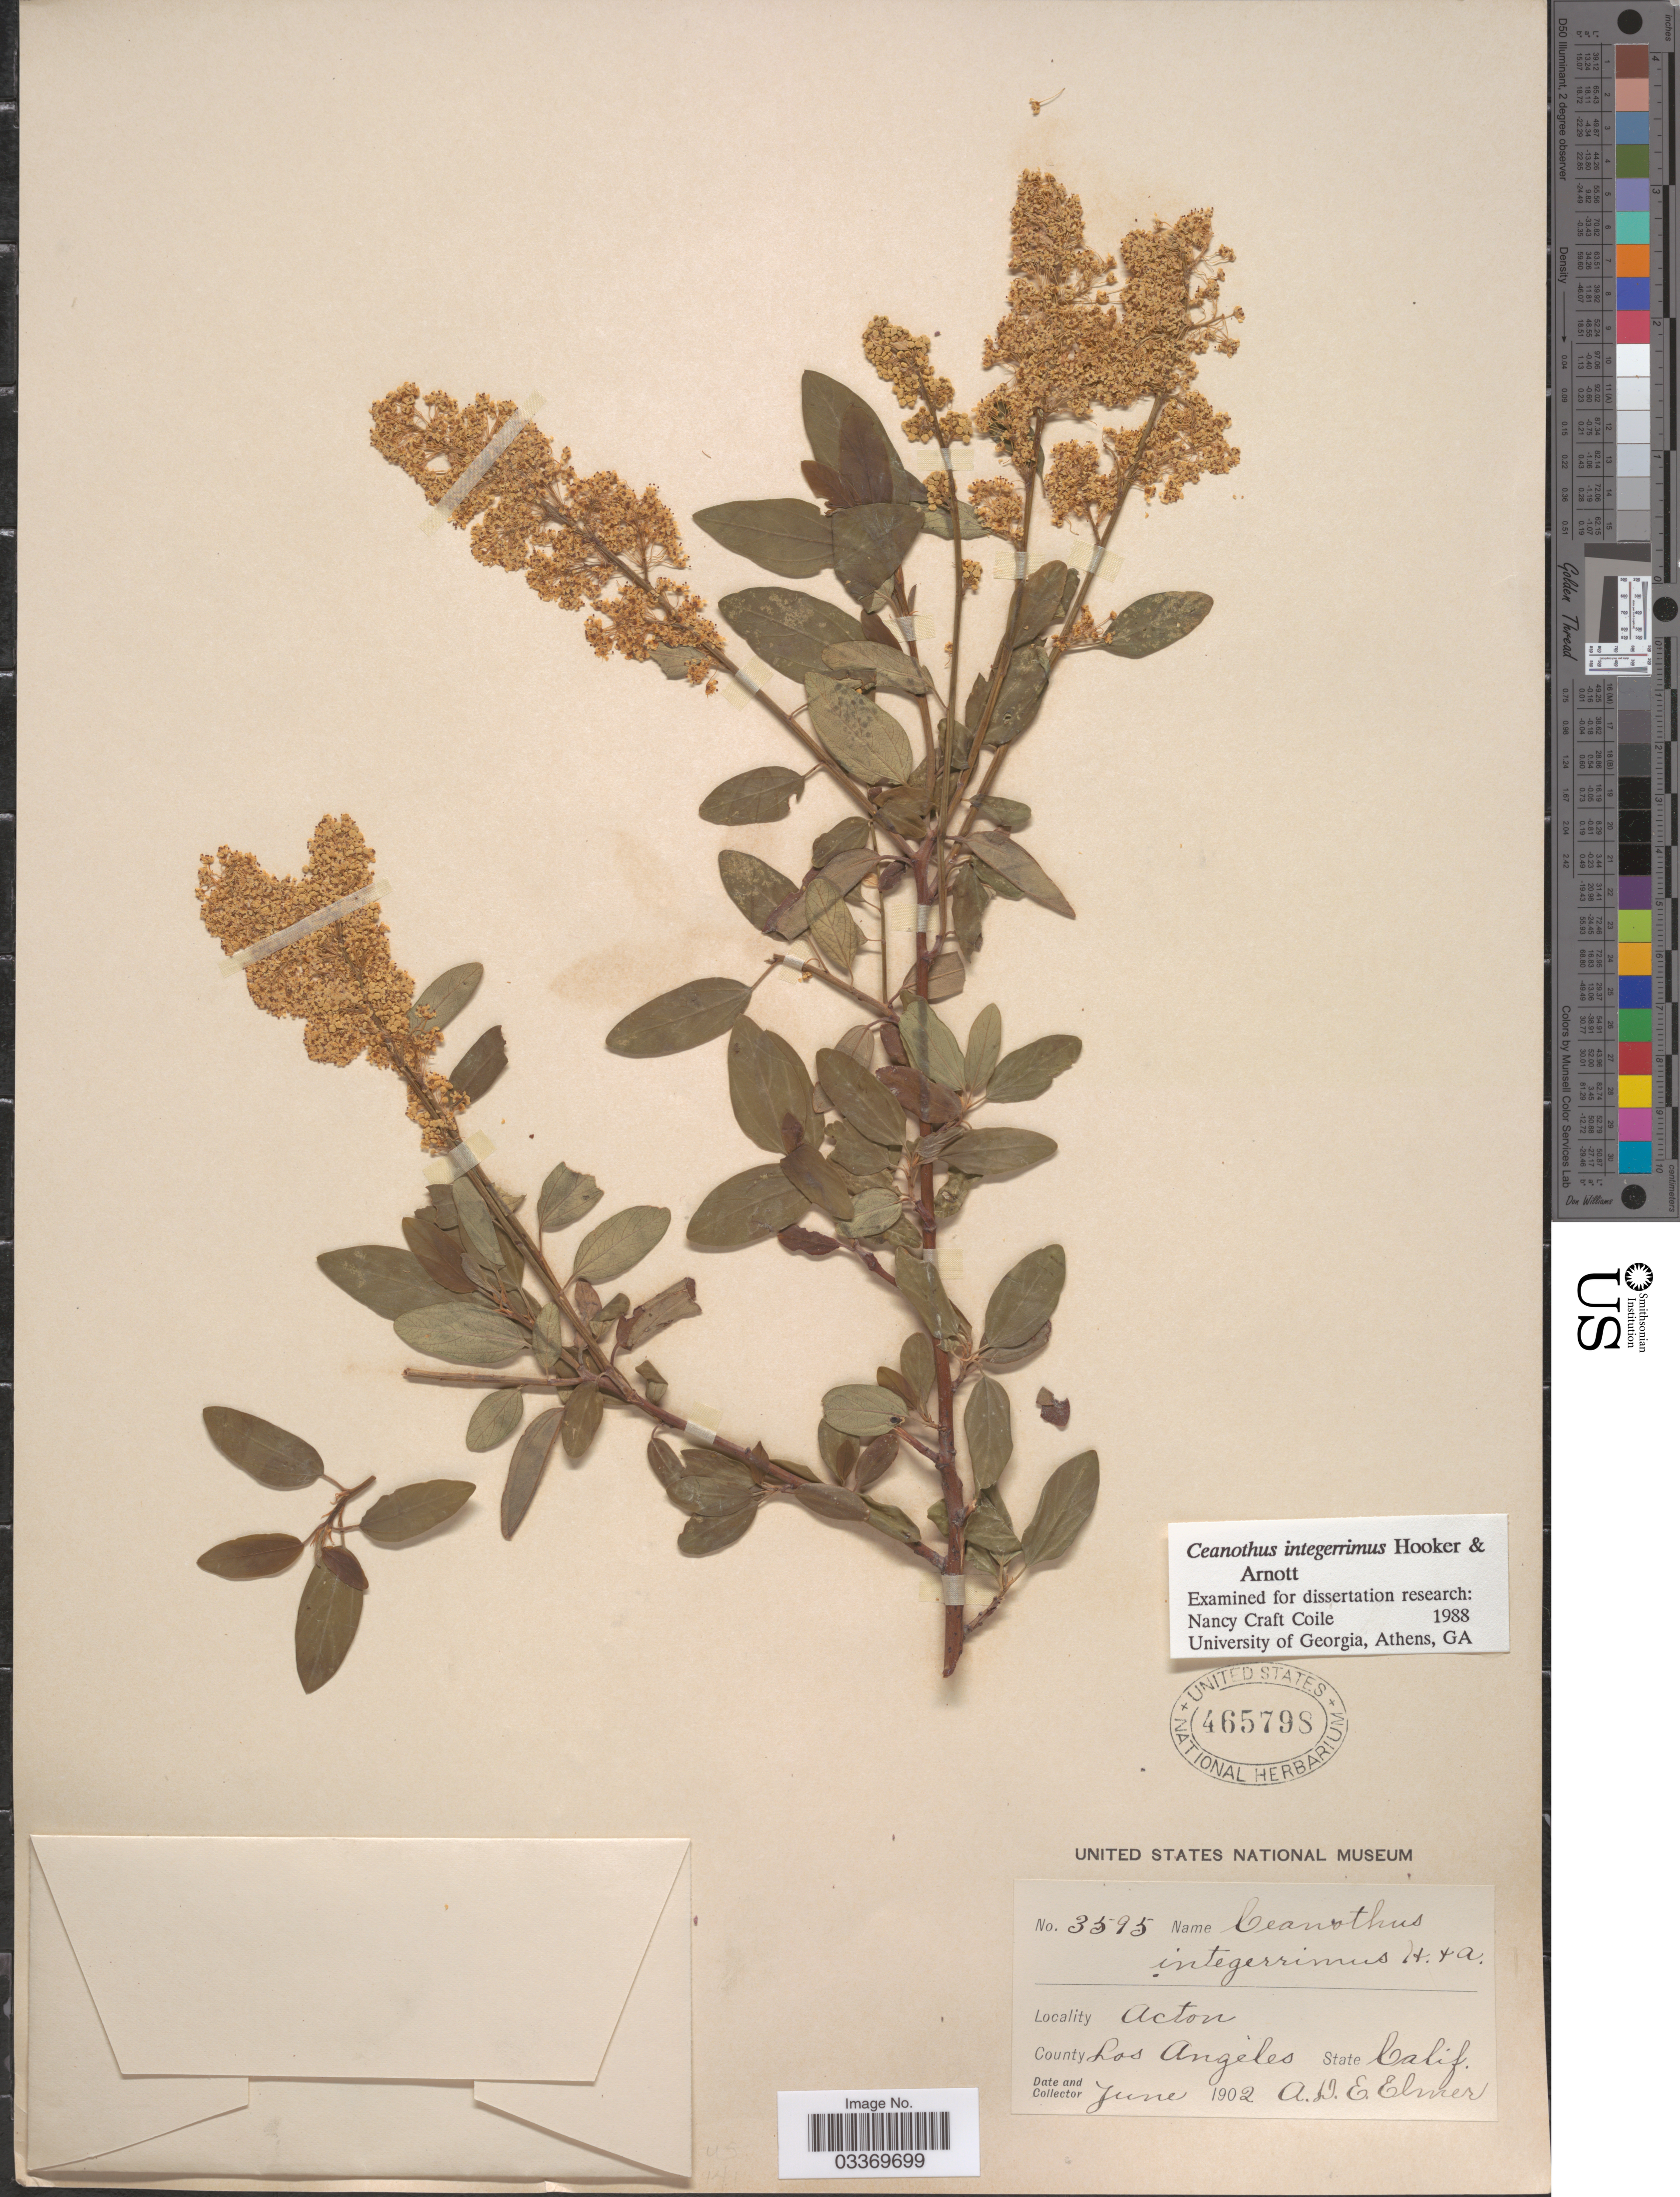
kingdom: Plantae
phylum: Tracheophyta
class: Magnoliopsida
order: Rosales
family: Rhamnaceae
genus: Ceanothus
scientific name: Ceanothus integerrimus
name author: Hook. & Arn.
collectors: A. D. E. Elmer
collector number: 3595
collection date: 1902-06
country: United States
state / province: California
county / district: Los Angeles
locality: Acton. County Los Angeles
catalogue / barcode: US 465798